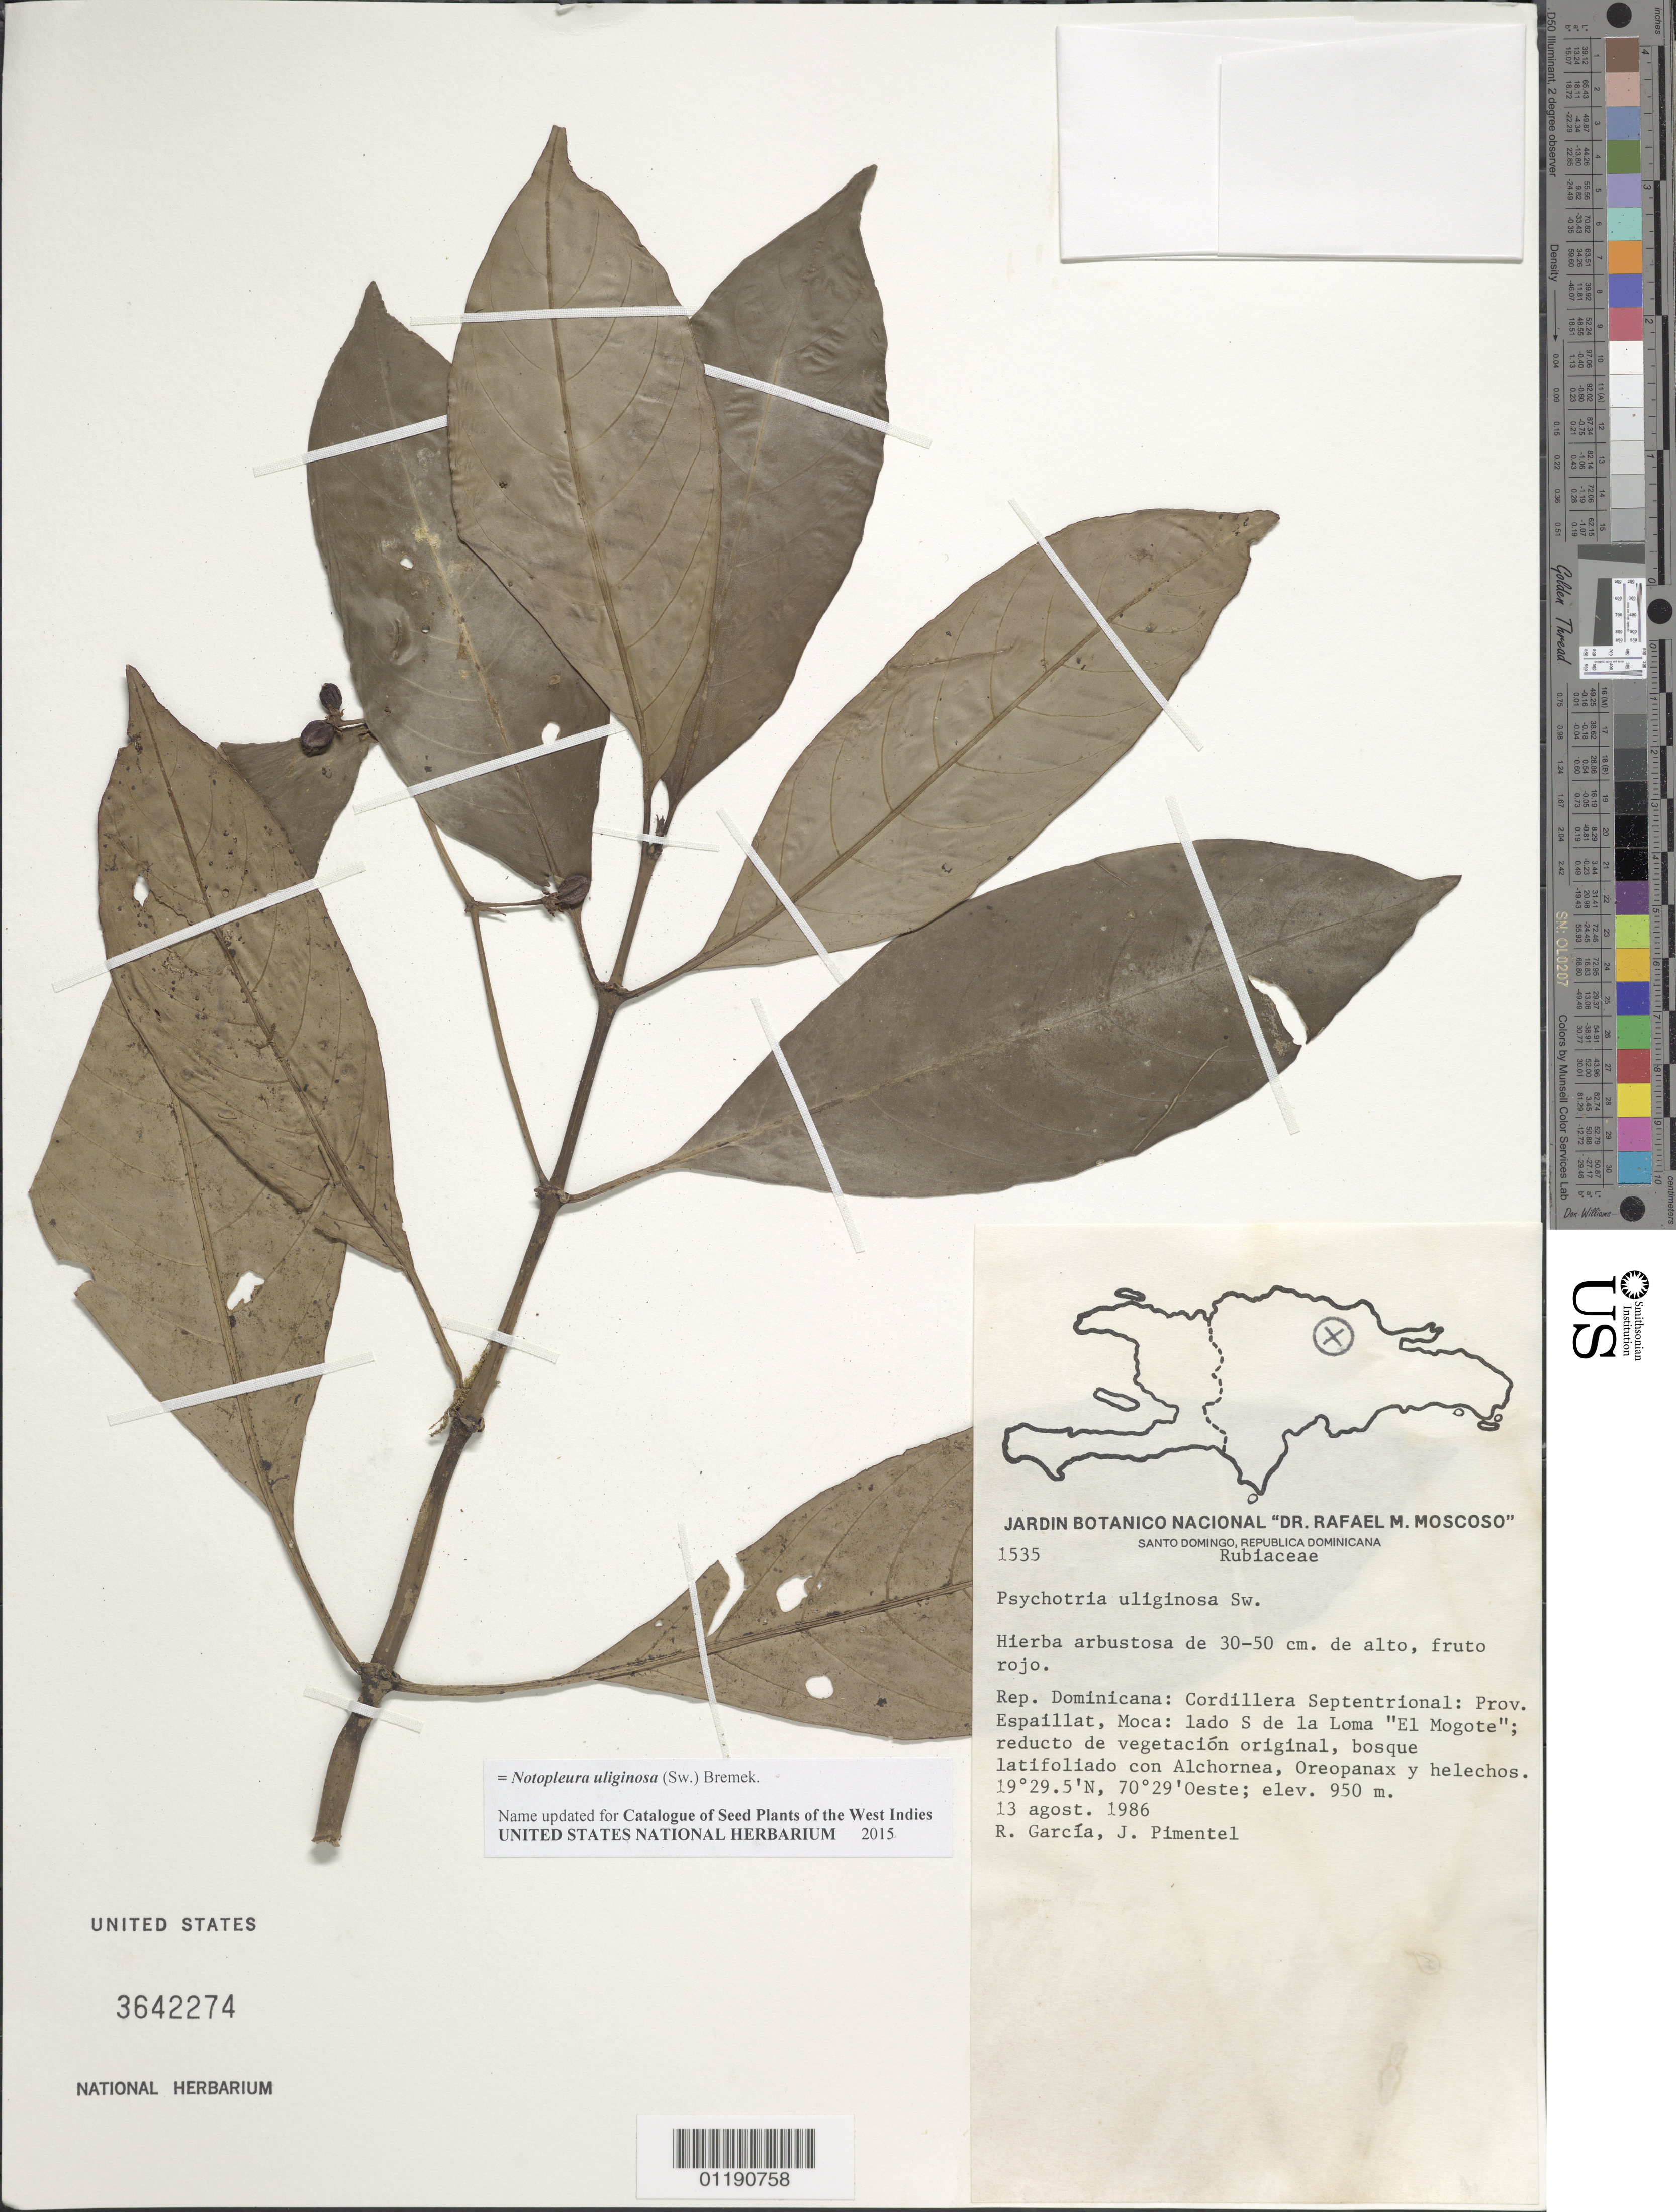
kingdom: Plantae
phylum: Tracheophyta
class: Magnoliopsida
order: Gentianales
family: Rubiaceae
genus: Psychotria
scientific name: Psychotria uliginosa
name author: Sw.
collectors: R. García & J. Pimentel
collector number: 1535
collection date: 1986-08-13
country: Dominican Republic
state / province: Espaillat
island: Hispaniola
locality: Cordillera Septentrional. S side of the hill "El Mogote."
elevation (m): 950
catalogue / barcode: US 3642274